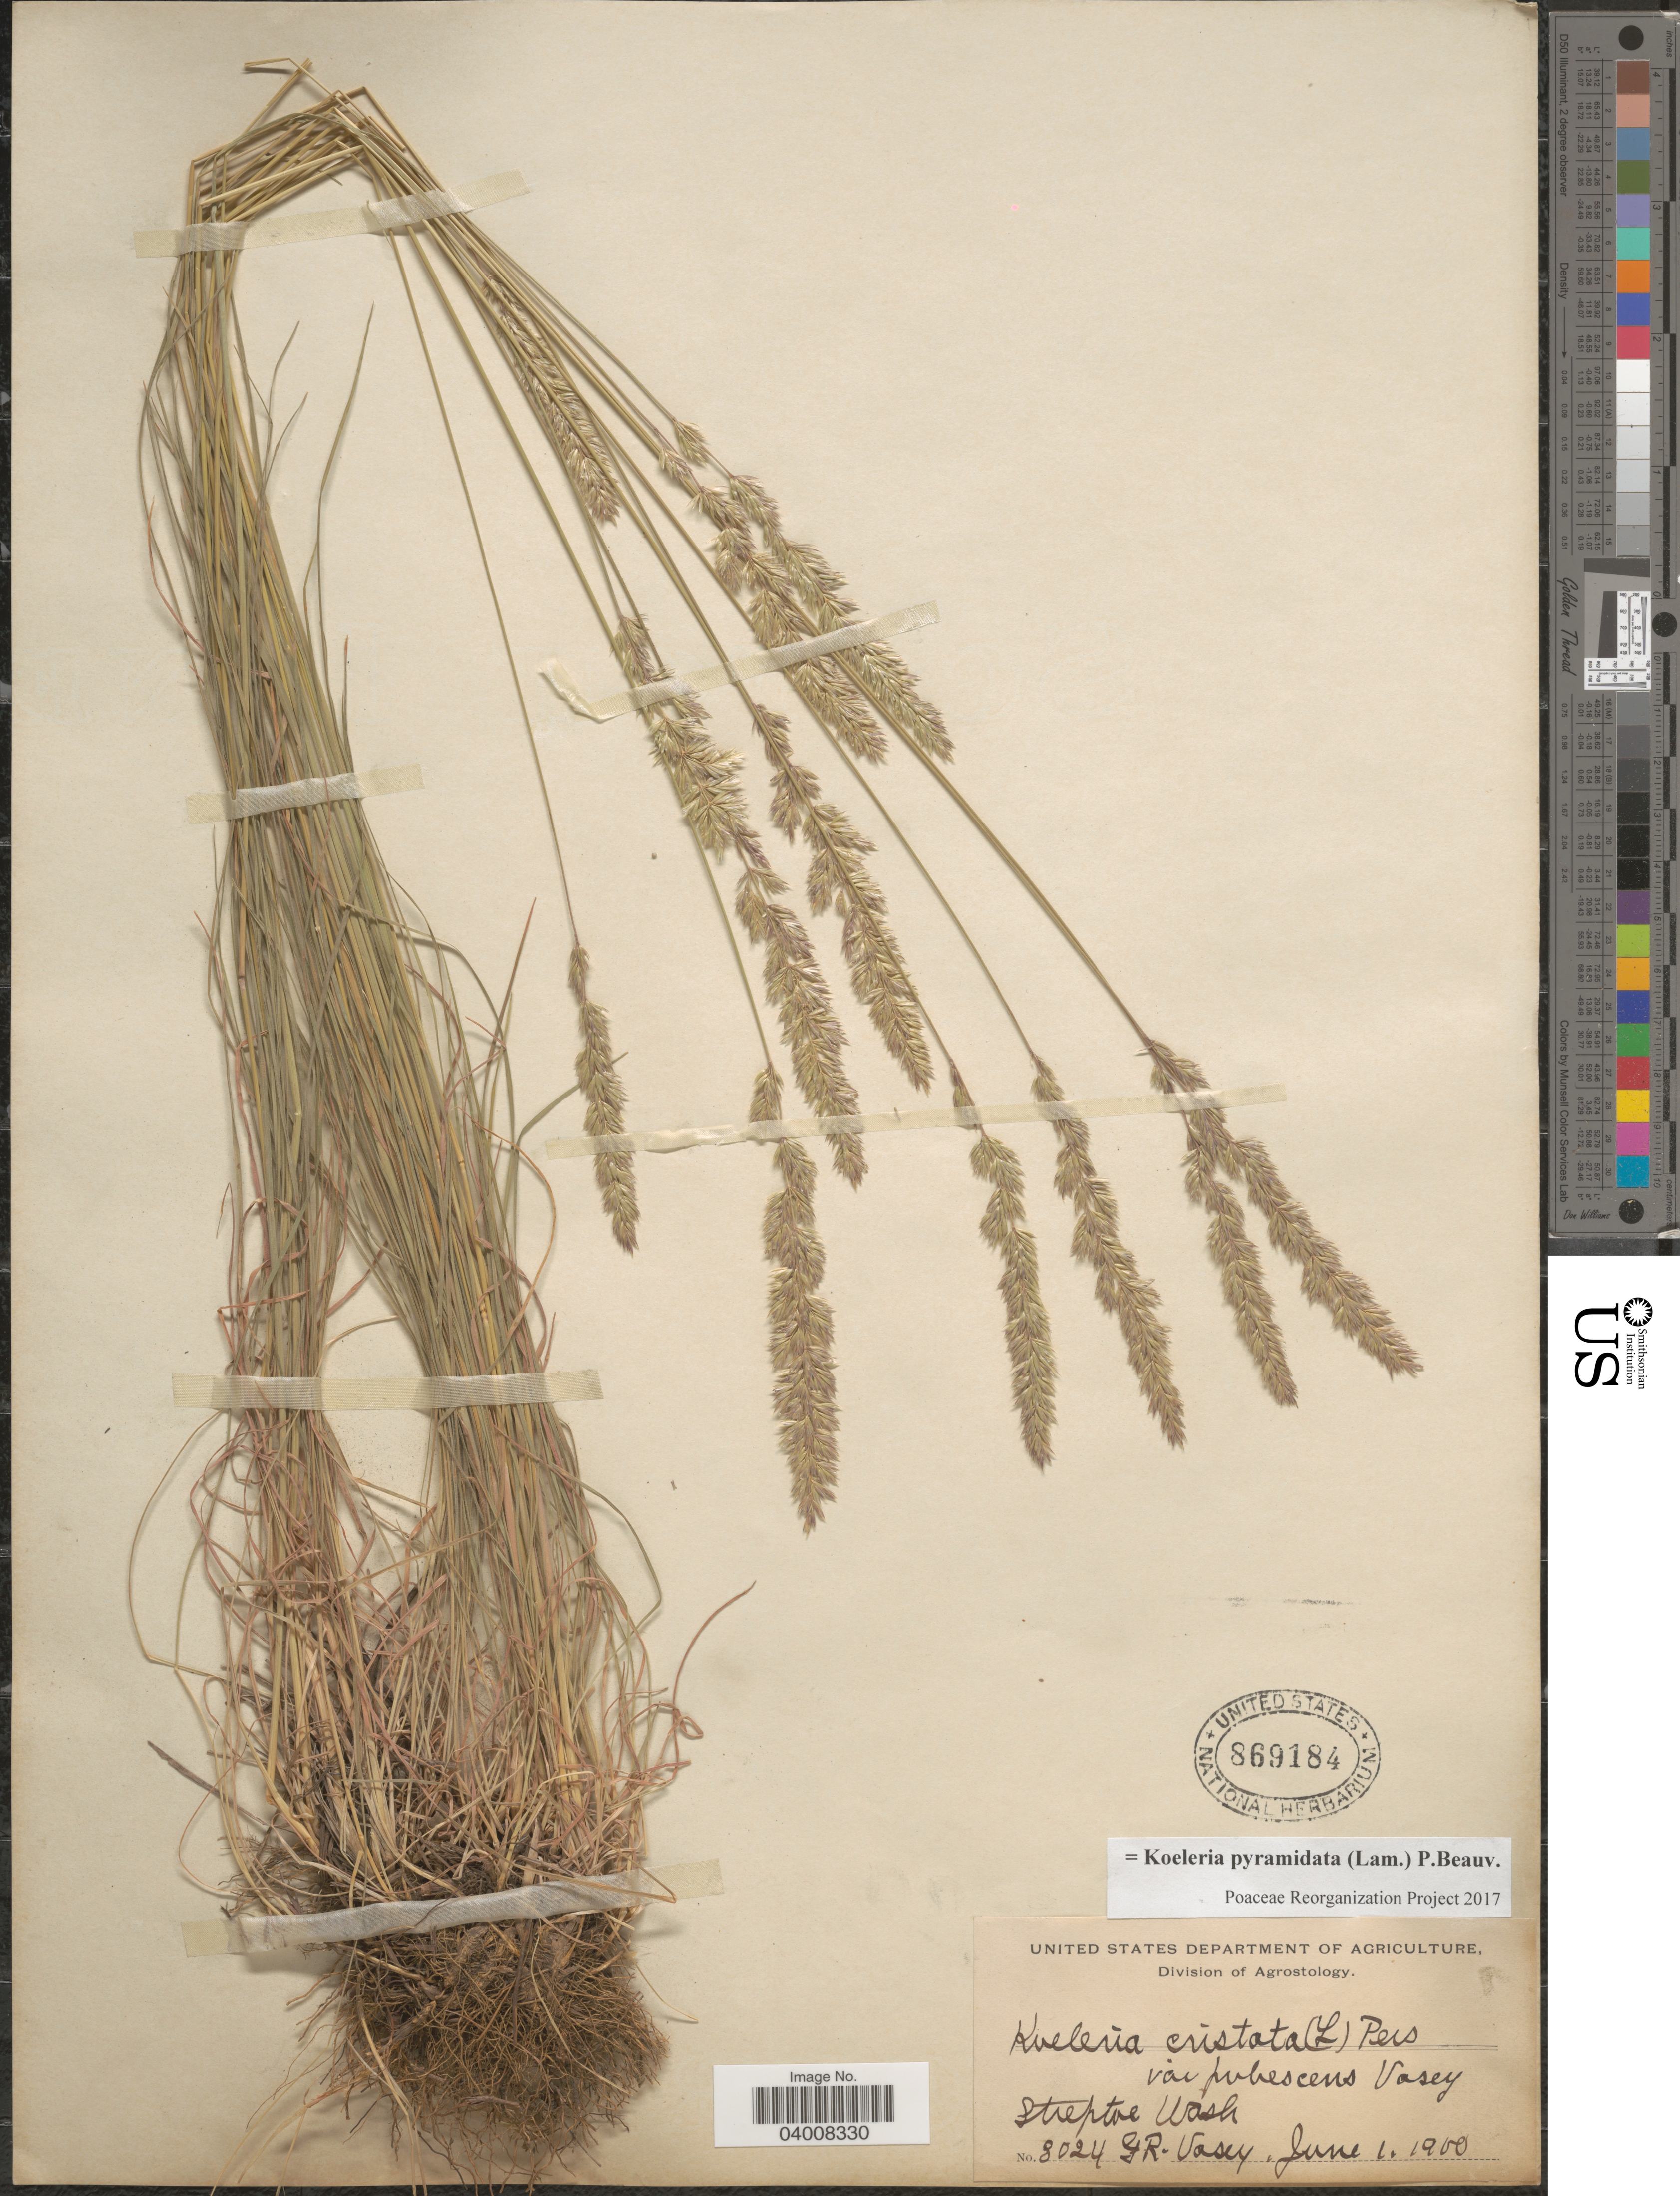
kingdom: Plantae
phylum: Tracheophyta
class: Liliopsida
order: Poales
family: Poaceae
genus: Koeleria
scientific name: Koeleria pyramidata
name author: (Lam.) P. Beauv.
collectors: G. R. Vasey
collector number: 8024*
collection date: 1900-06-01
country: United States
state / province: Washington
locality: Streptoe Wash.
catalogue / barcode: US 869184